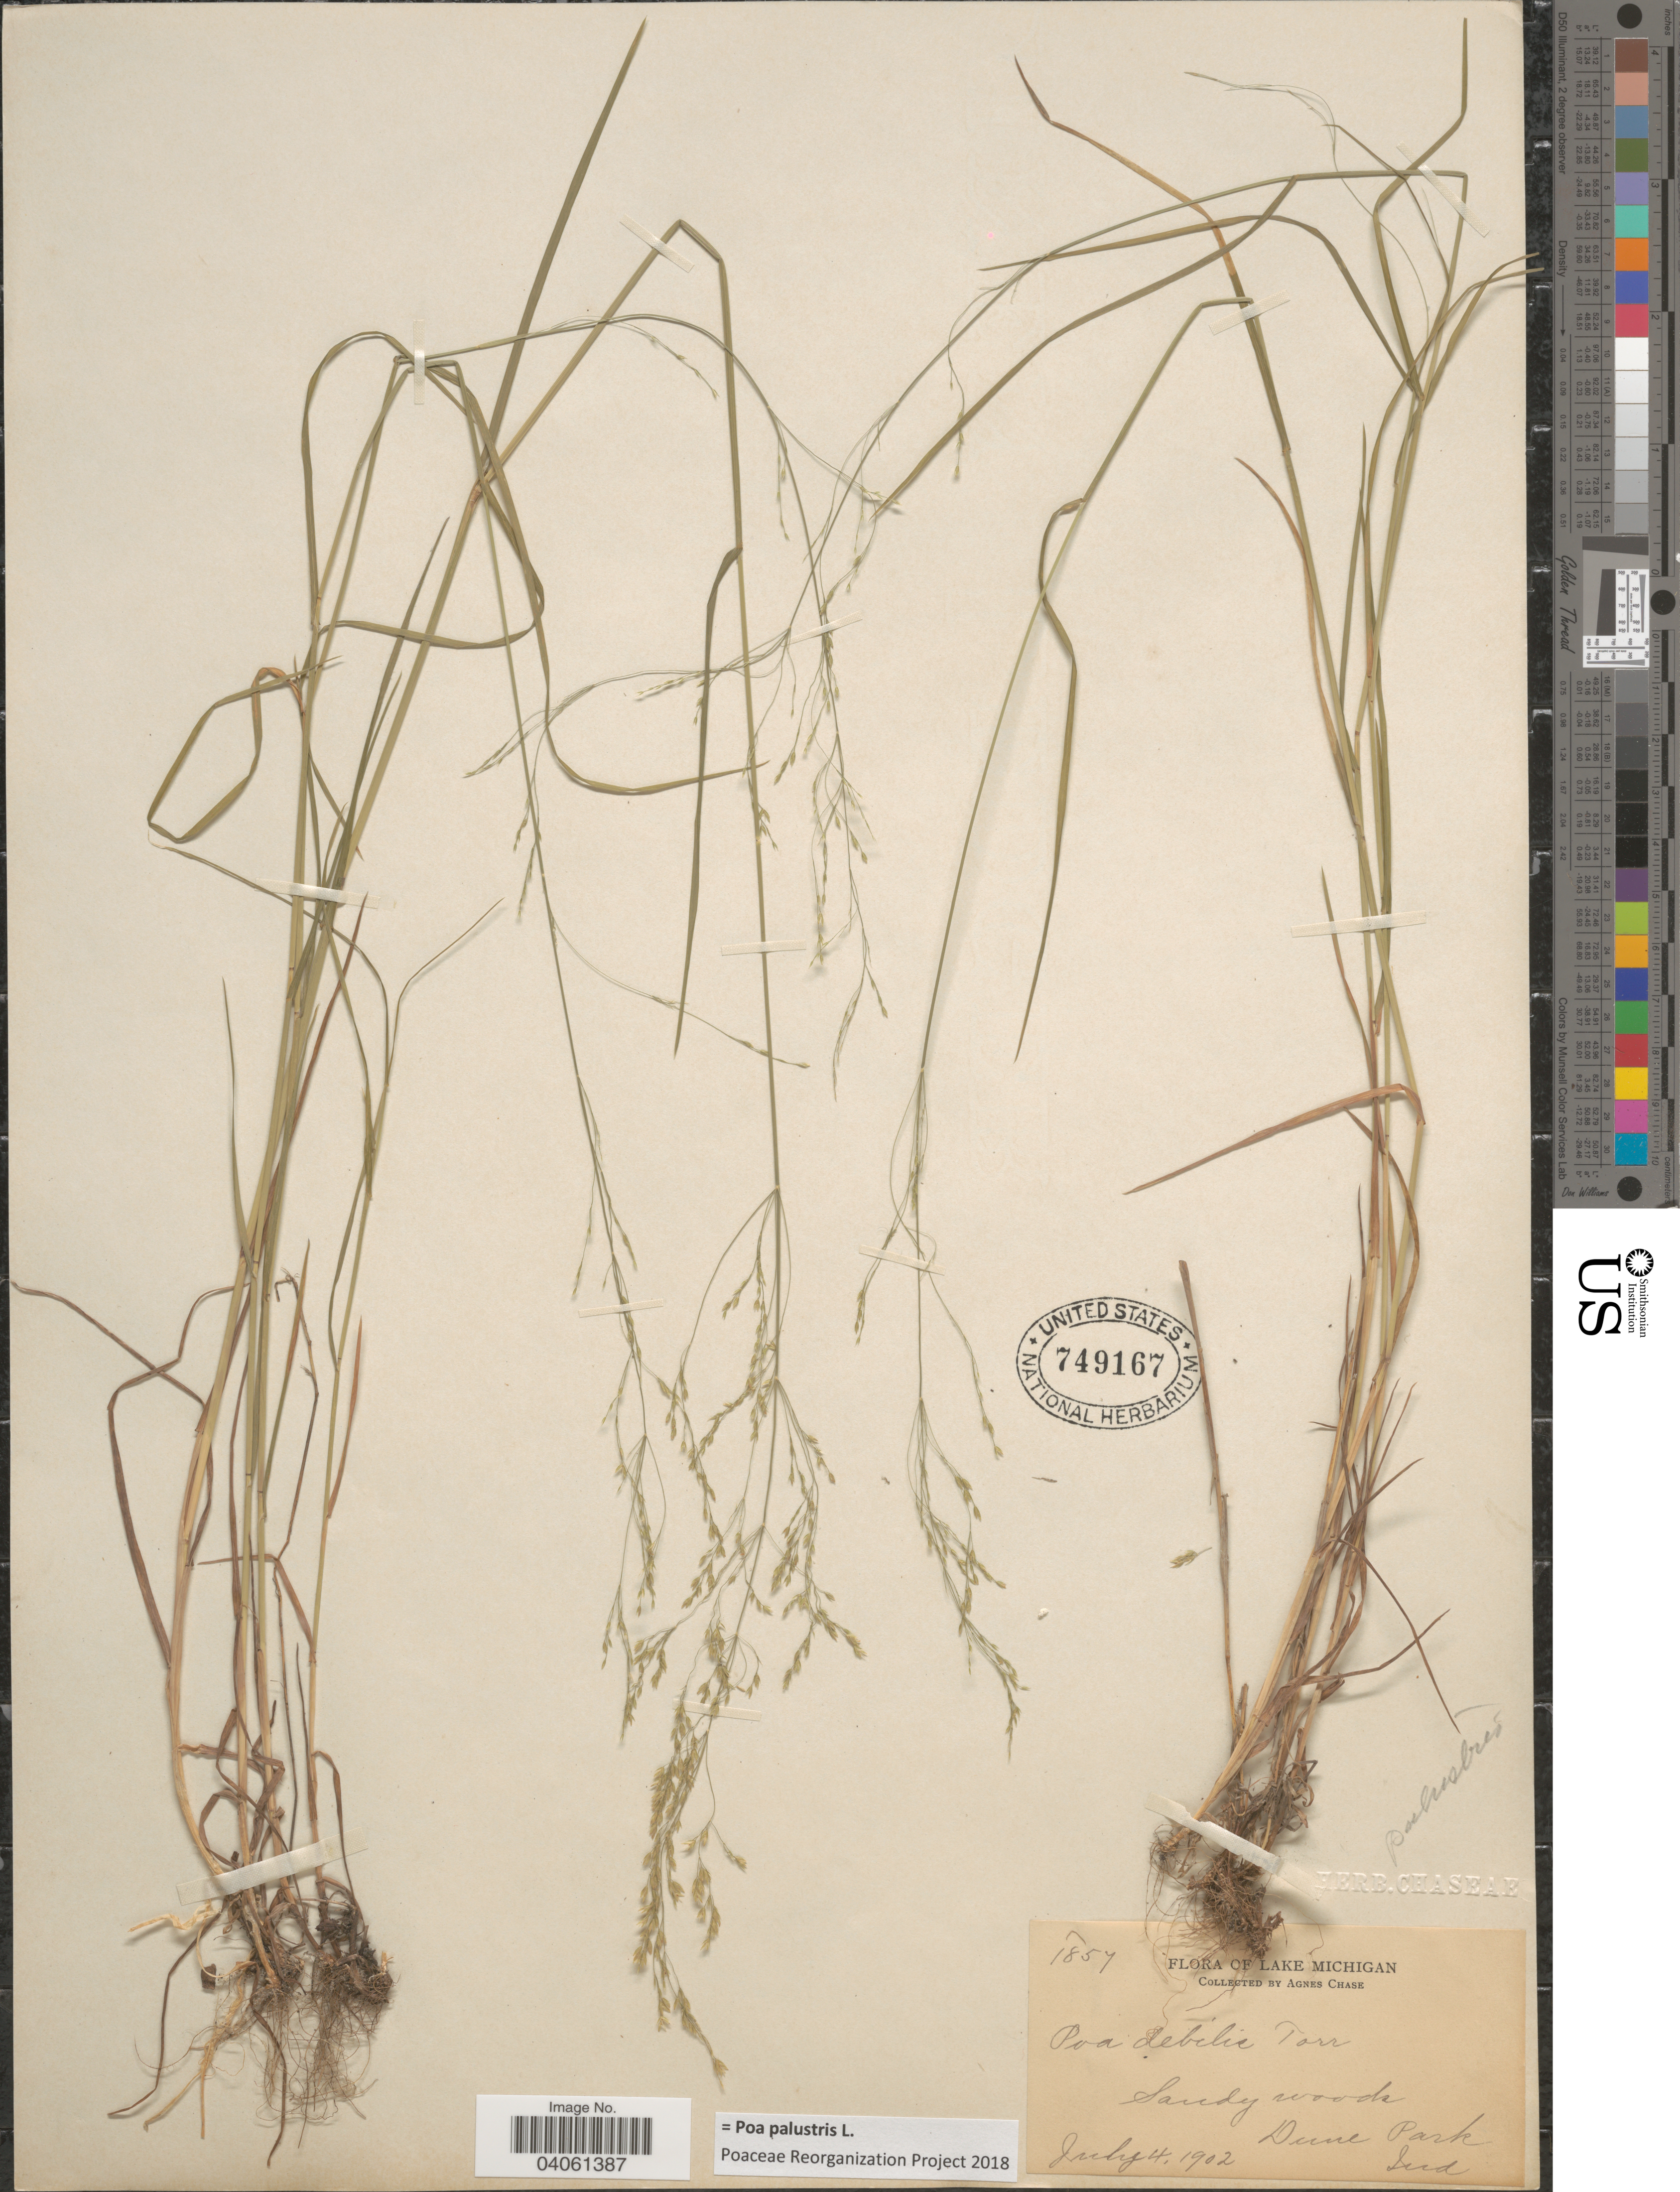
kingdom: Plantae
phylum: Tracheophyta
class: Liliopsida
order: Poales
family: Poaceae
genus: Poa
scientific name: Poa palustris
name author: L.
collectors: A. Chase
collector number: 1857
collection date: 1902-07-04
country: United States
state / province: Indiana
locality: Lake Michigan. Dune Park.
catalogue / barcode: US 749167